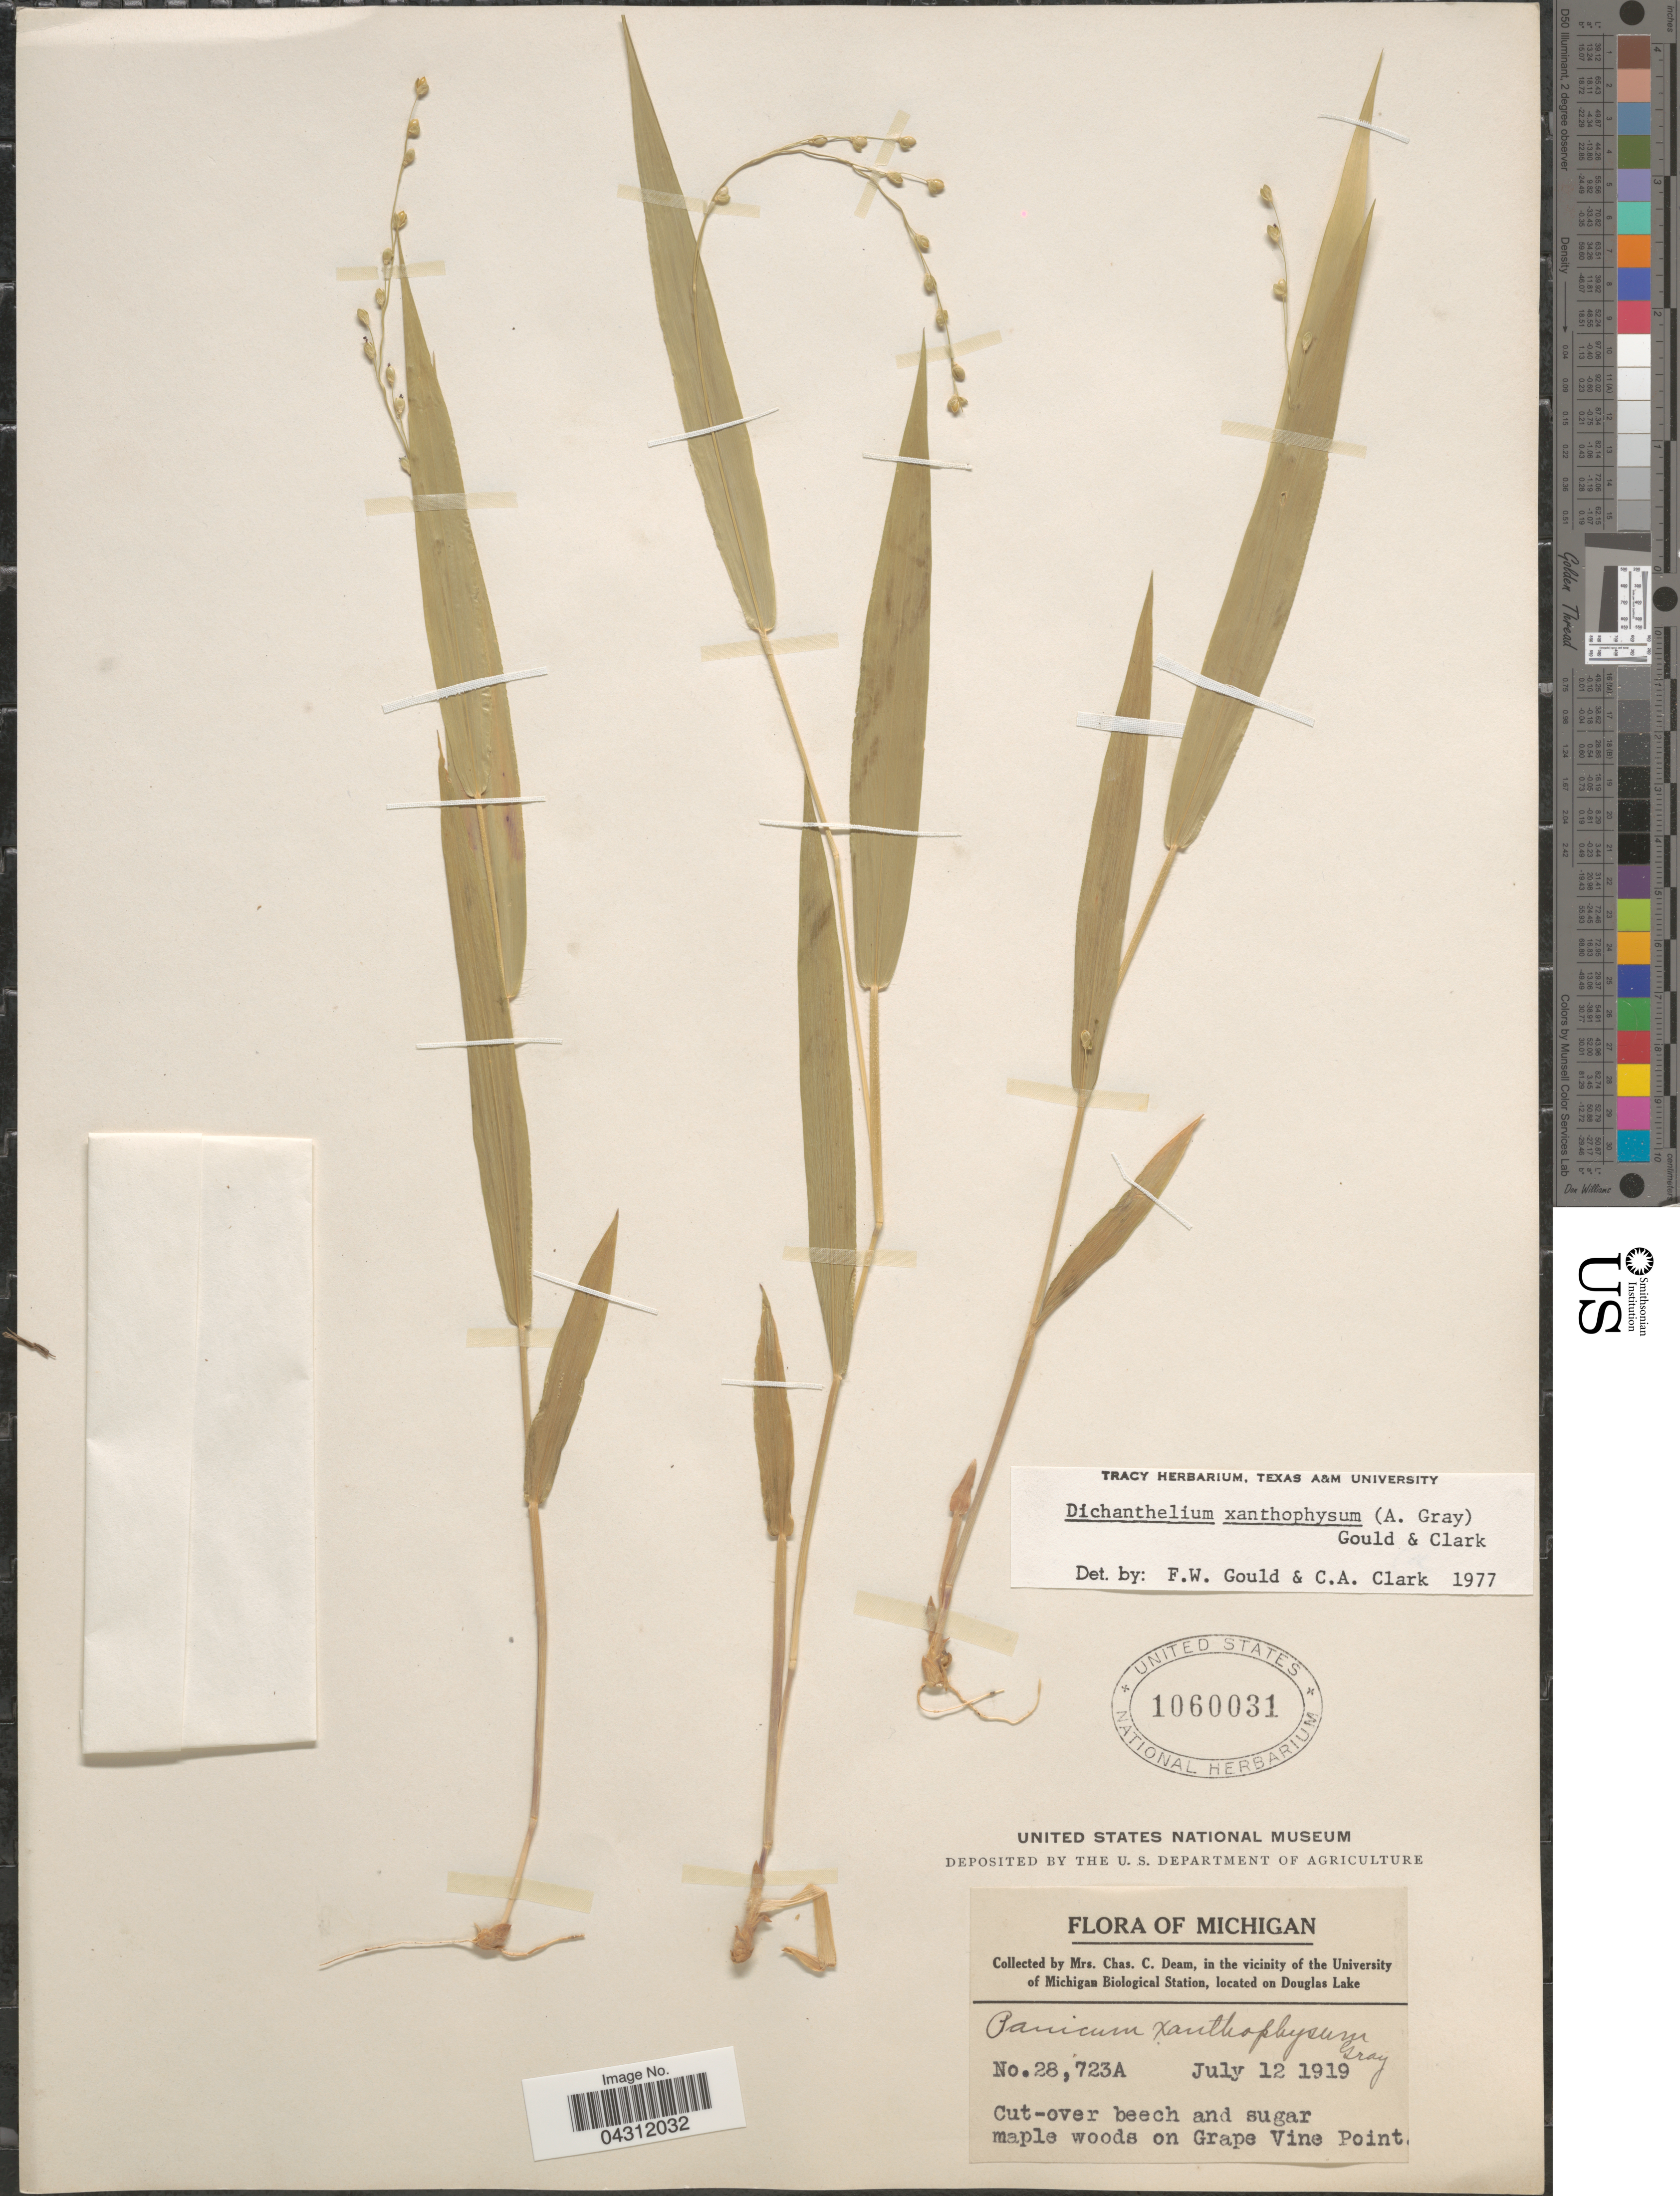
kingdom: Plantae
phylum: Tracheophyta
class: Liliopsida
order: Poales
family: Poaceae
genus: Dichanthelium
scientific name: Dichanthelium xanthophysum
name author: (A. Gray) Freckmann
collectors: C. Deam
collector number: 28723A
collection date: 1919-07-12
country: United States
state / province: Michigan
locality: In the vicinity of the University of Michigan Biological Station, located on Douglas Lake. Cut-over beech and sugar maple woods on Grape Vine Point.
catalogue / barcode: US 1060031